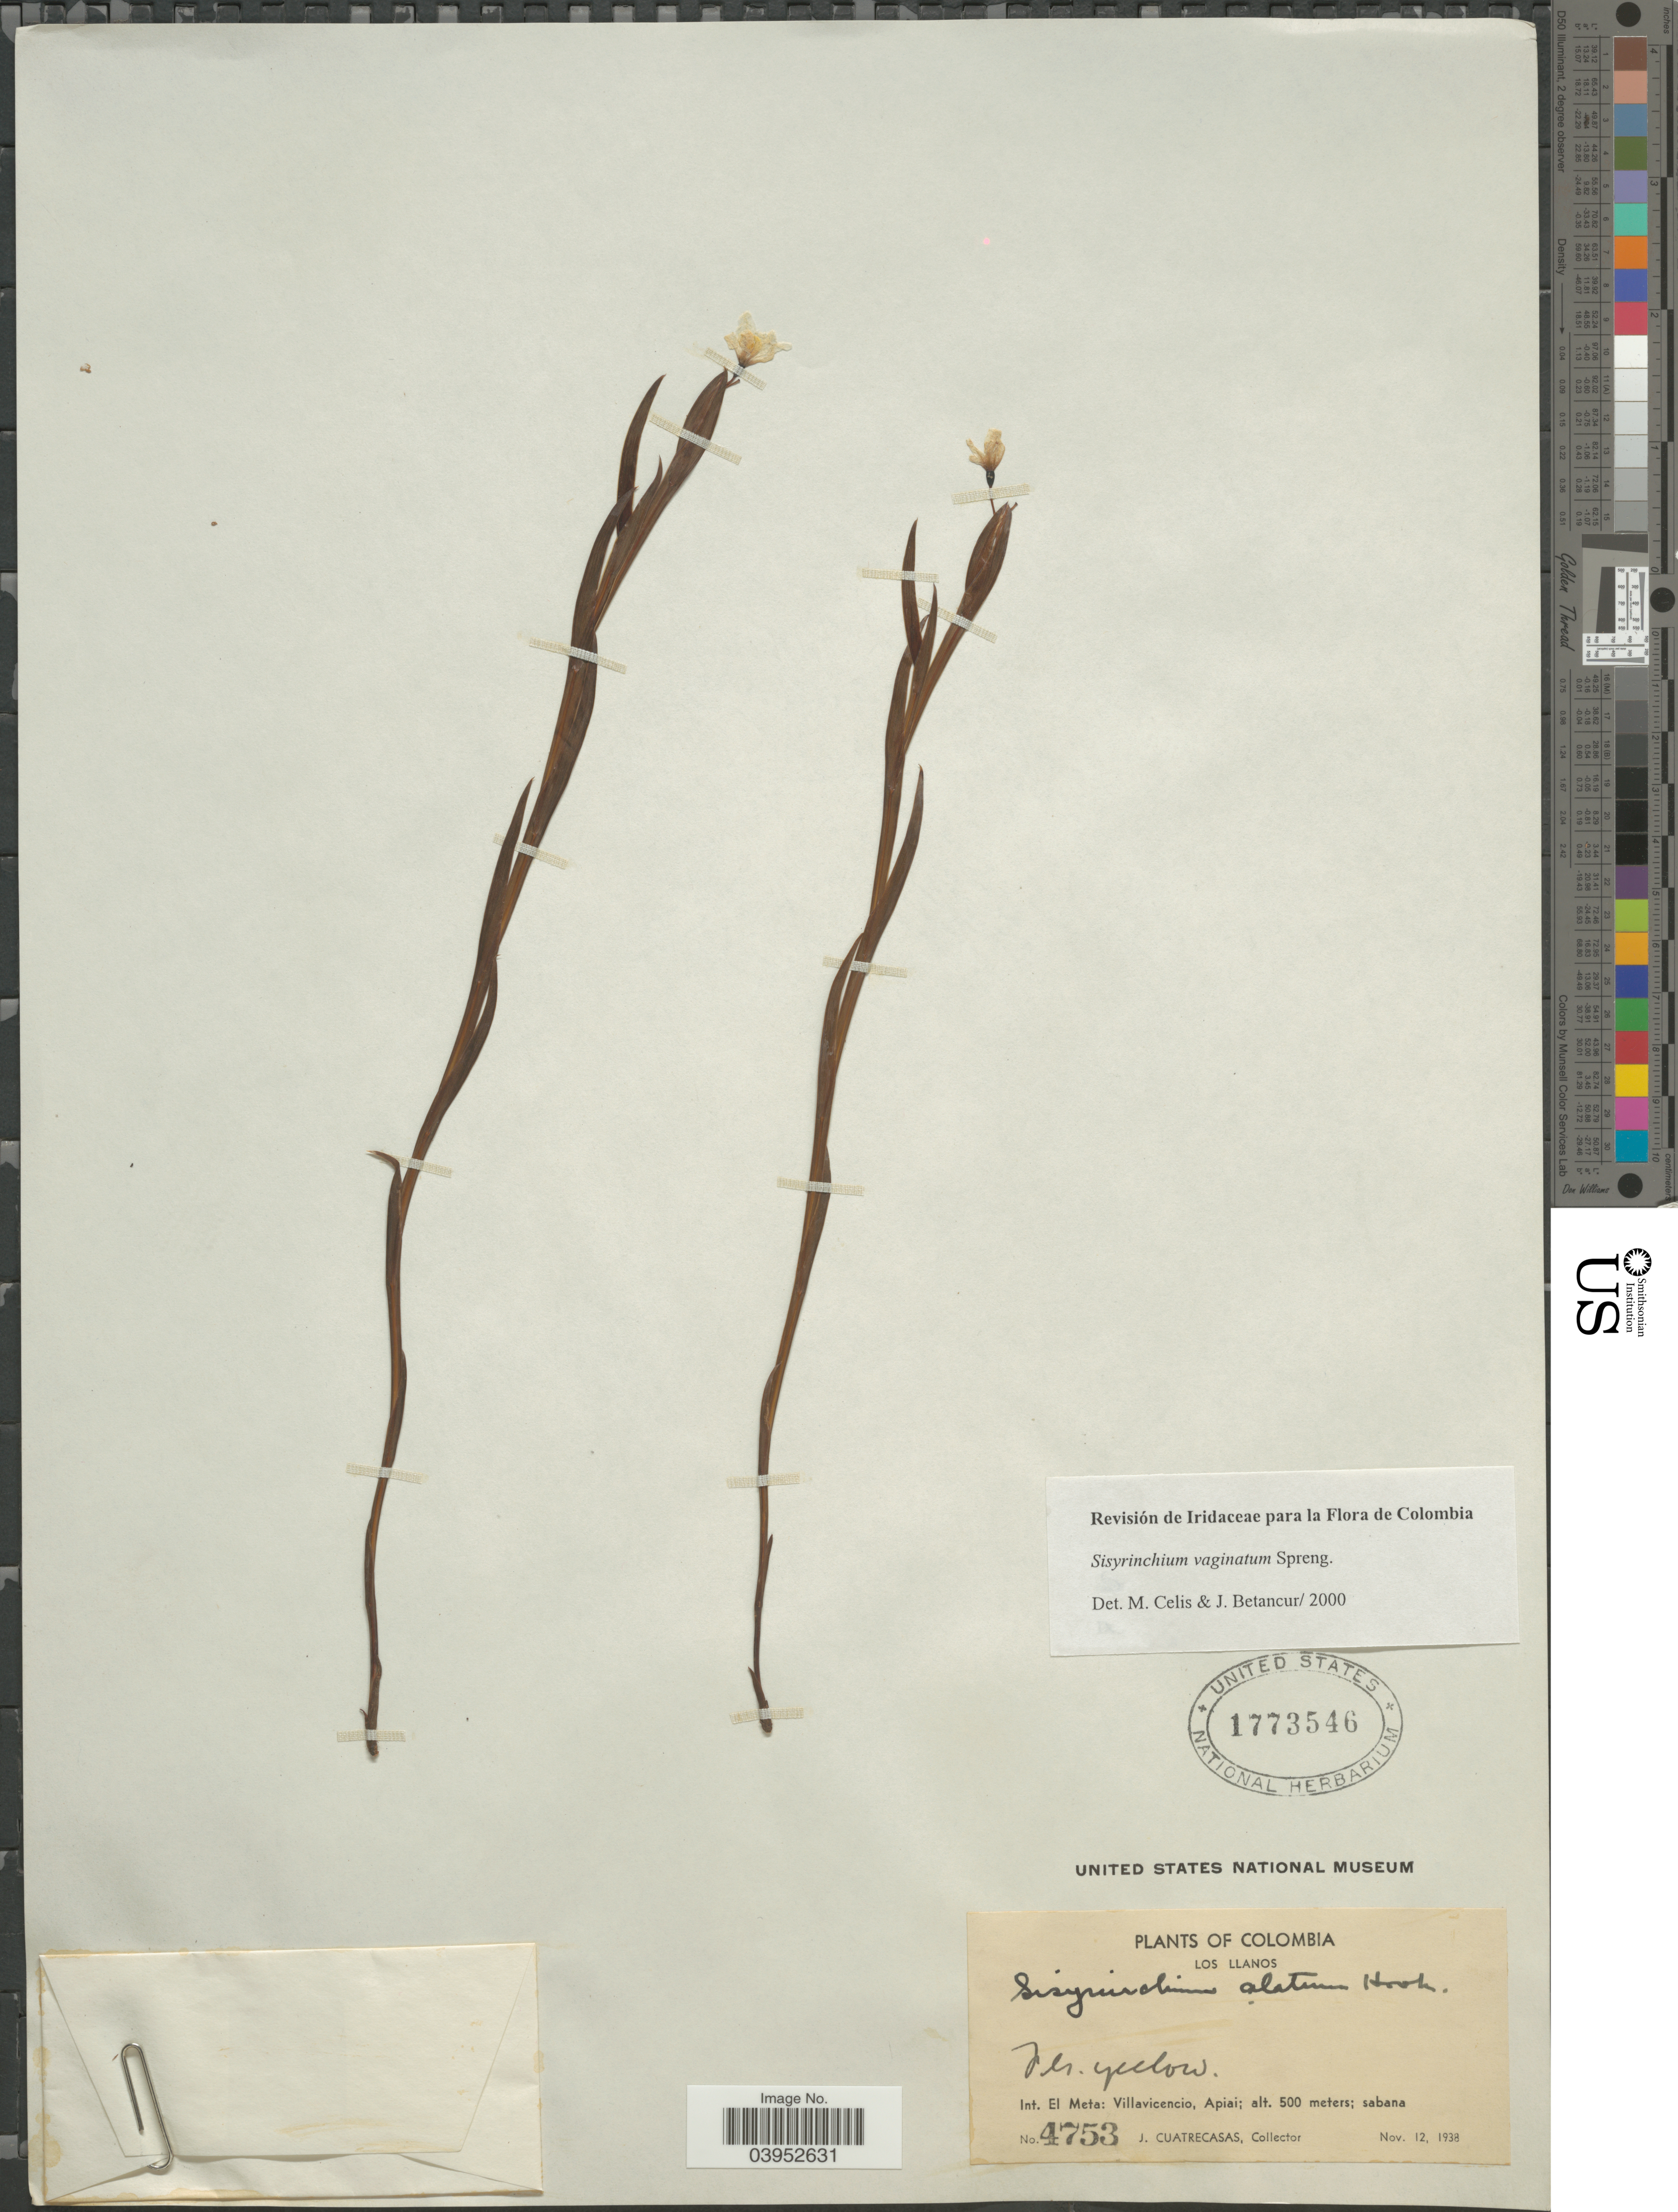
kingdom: Plantae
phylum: Tracheophyta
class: Liliopsida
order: Asparagales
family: Iridaceae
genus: Sisyrinchium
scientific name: Sisyrinchium vaginatum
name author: Spreng.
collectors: J. Cuatrecasas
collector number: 4753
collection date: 1938-11-12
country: Colombia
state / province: Meta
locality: Los Llanos. Int. El Meta: Villavicencio, Apiai.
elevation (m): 500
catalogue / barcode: US 1773546